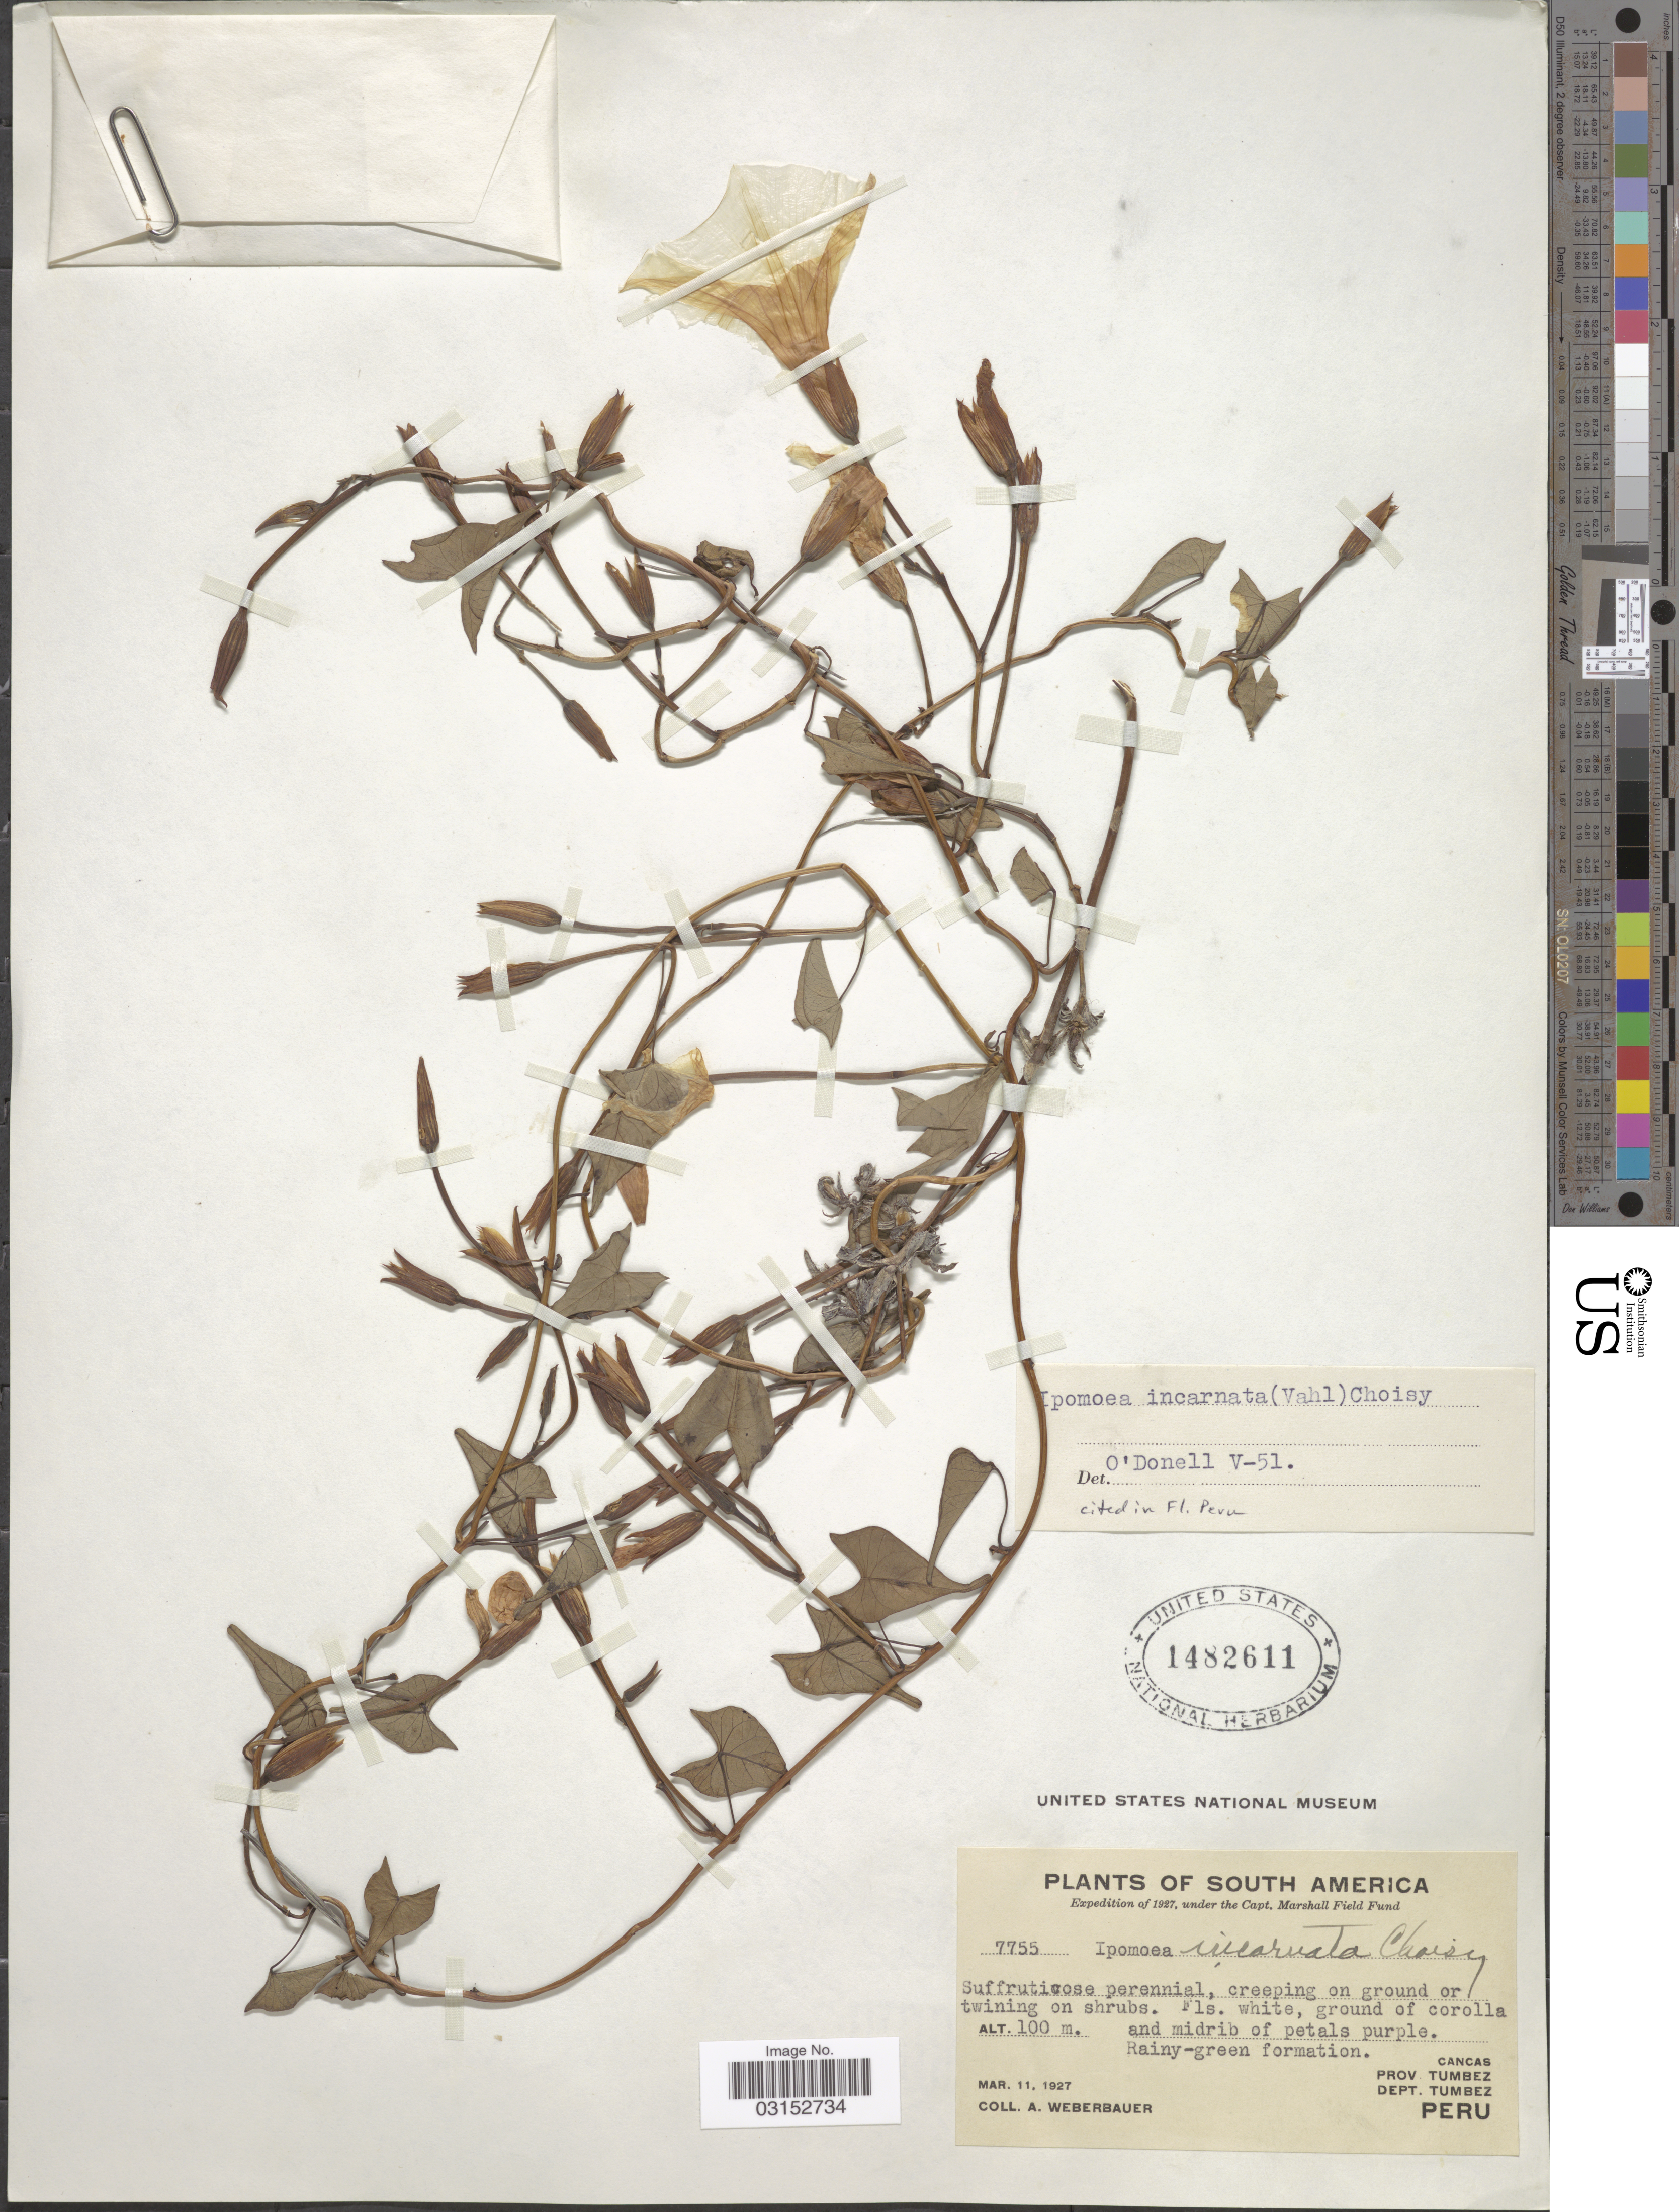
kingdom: Plantae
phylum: Tracheophyta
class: Magnoliopsida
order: Solanales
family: Convolvulaceae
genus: Ipomoea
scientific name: Ipomoea incarnata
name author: (Vahl) Choisy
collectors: A. Weberbauer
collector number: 7755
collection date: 1927-03-11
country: Peru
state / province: Tumbes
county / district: Tumbes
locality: Cancas. Prov. Tumbez, Dept. Tumbez.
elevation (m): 100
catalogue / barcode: US 1482611